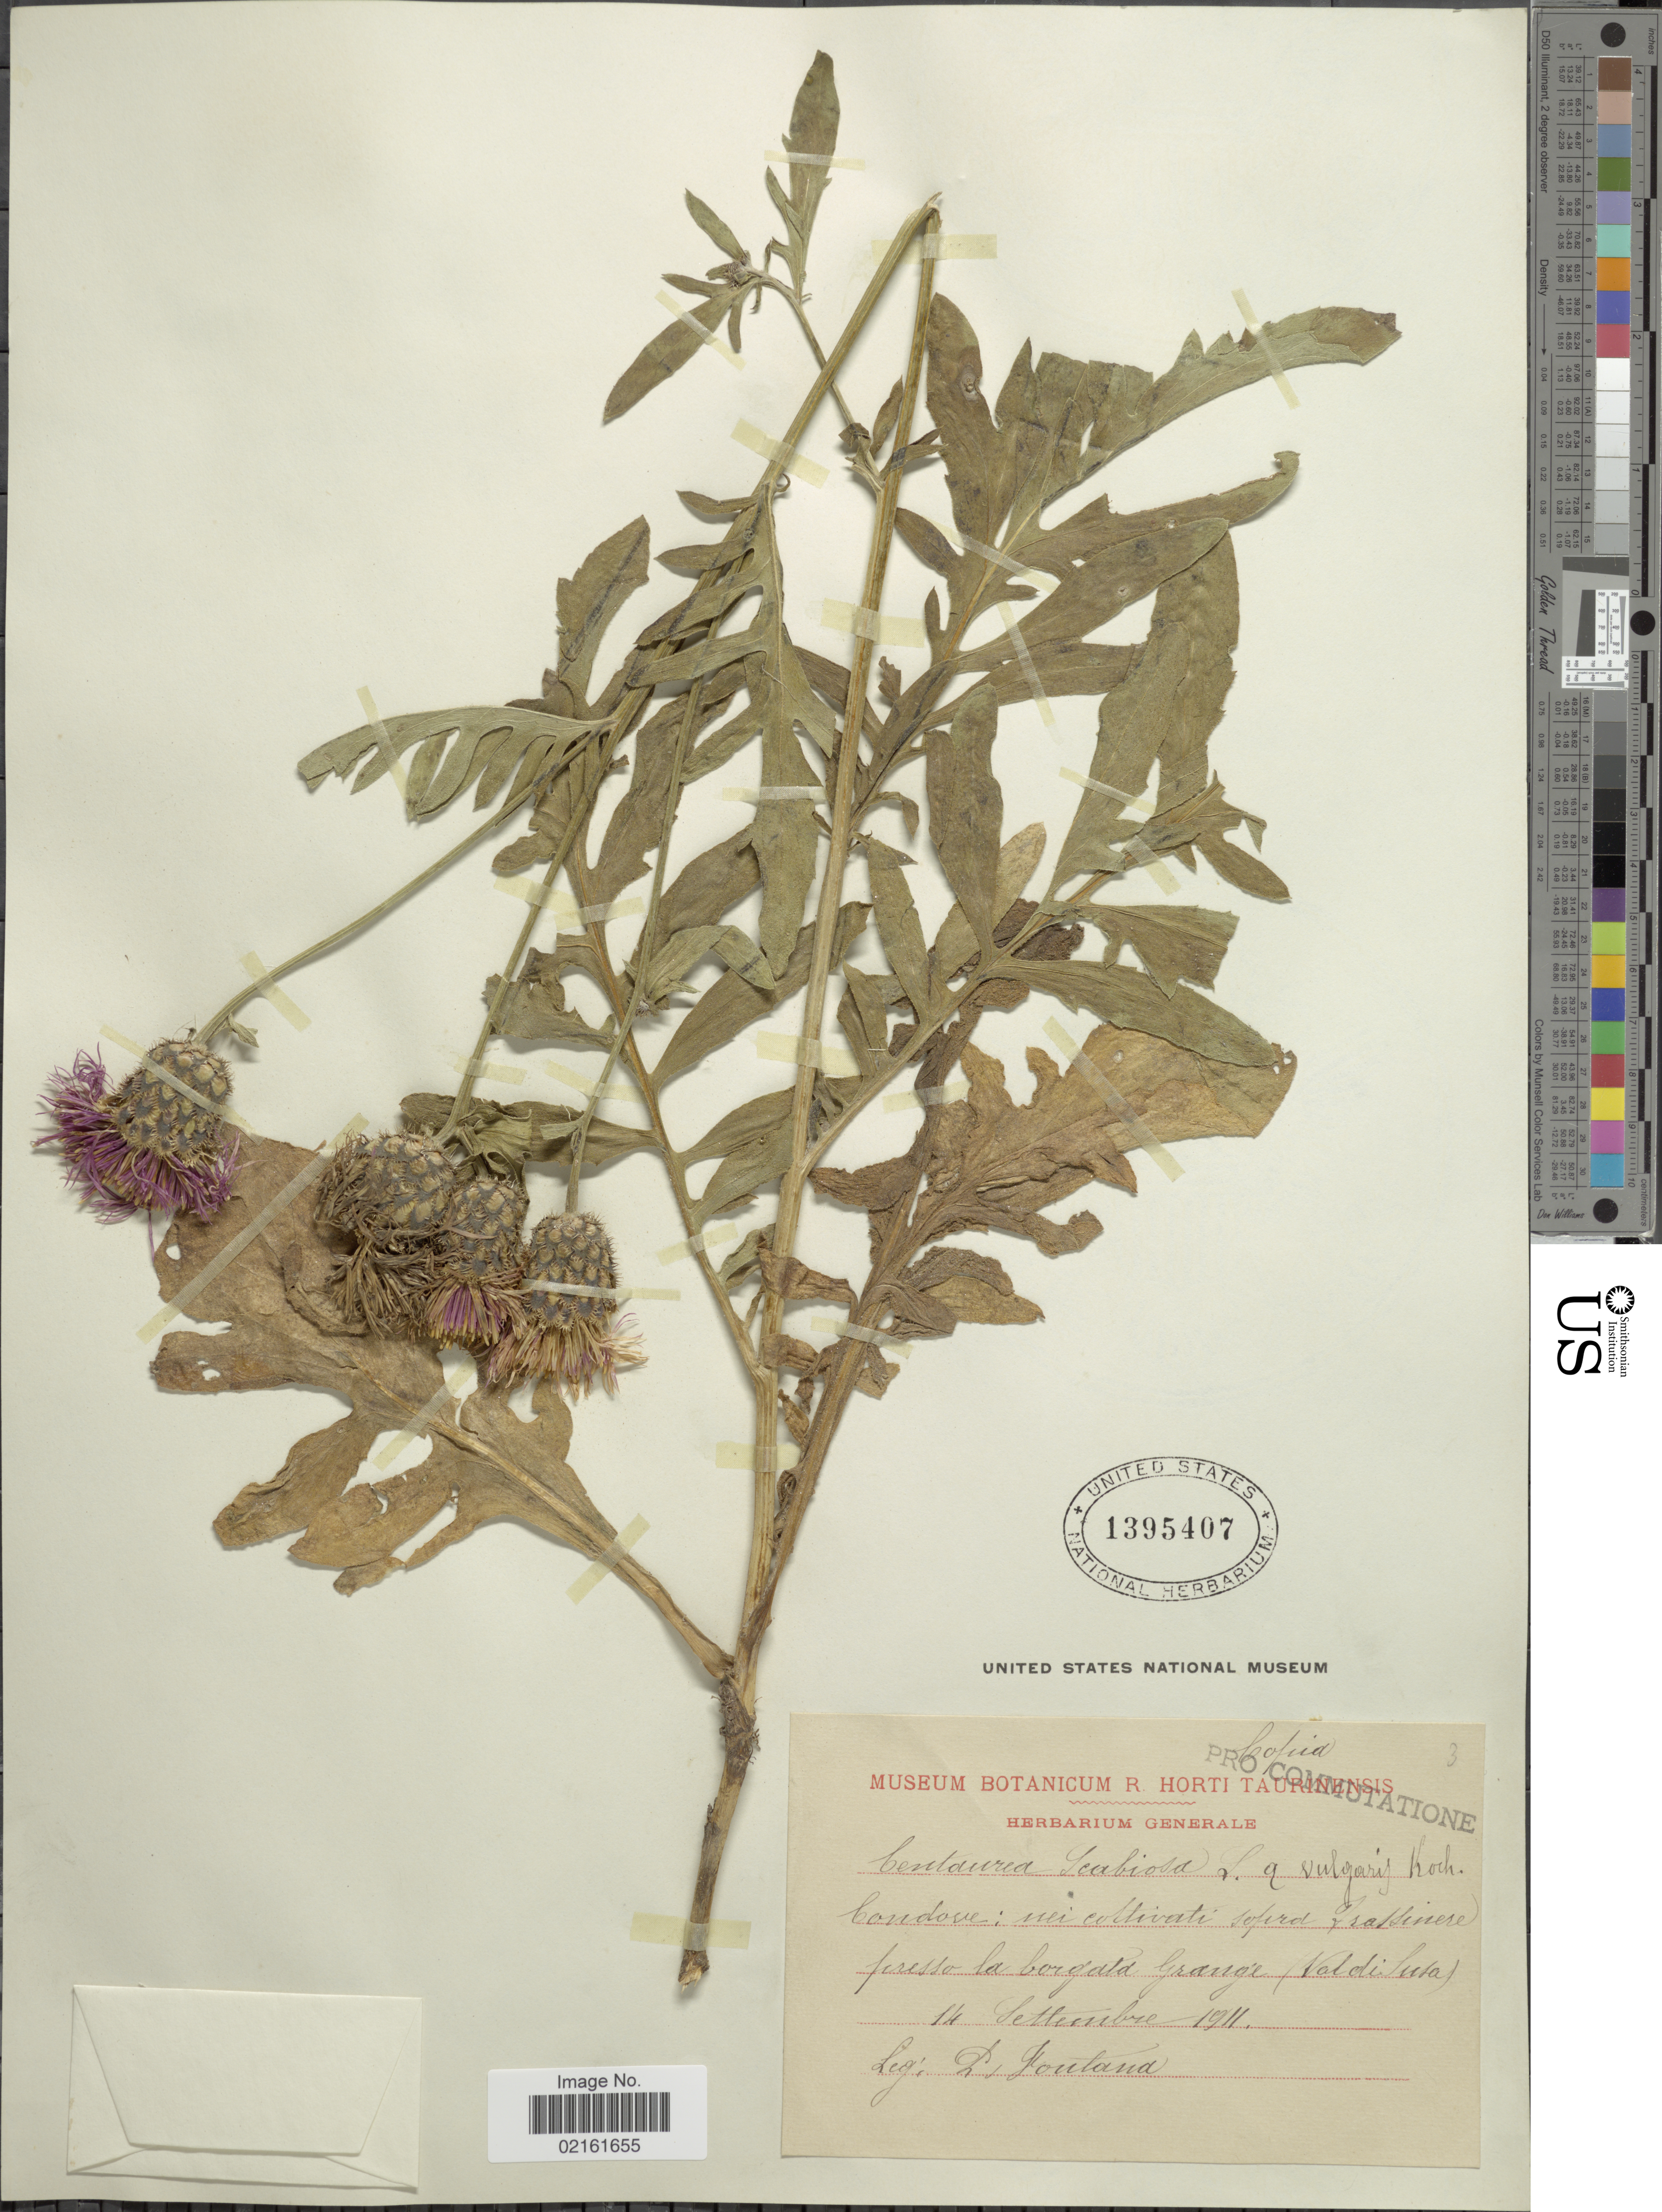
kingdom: Plantae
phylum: Tracheophyta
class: Magnoliopsida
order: Asterales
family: Asteraceae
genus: Centaurea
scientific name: Centaurea scabiosa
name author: L.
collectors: Fontana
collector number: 3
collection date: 1911-09-14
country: Italy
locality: Condove: in coltivate seferd Frassinere feresso la borgata Grange (Val di Susa)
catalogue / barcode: US 1395407